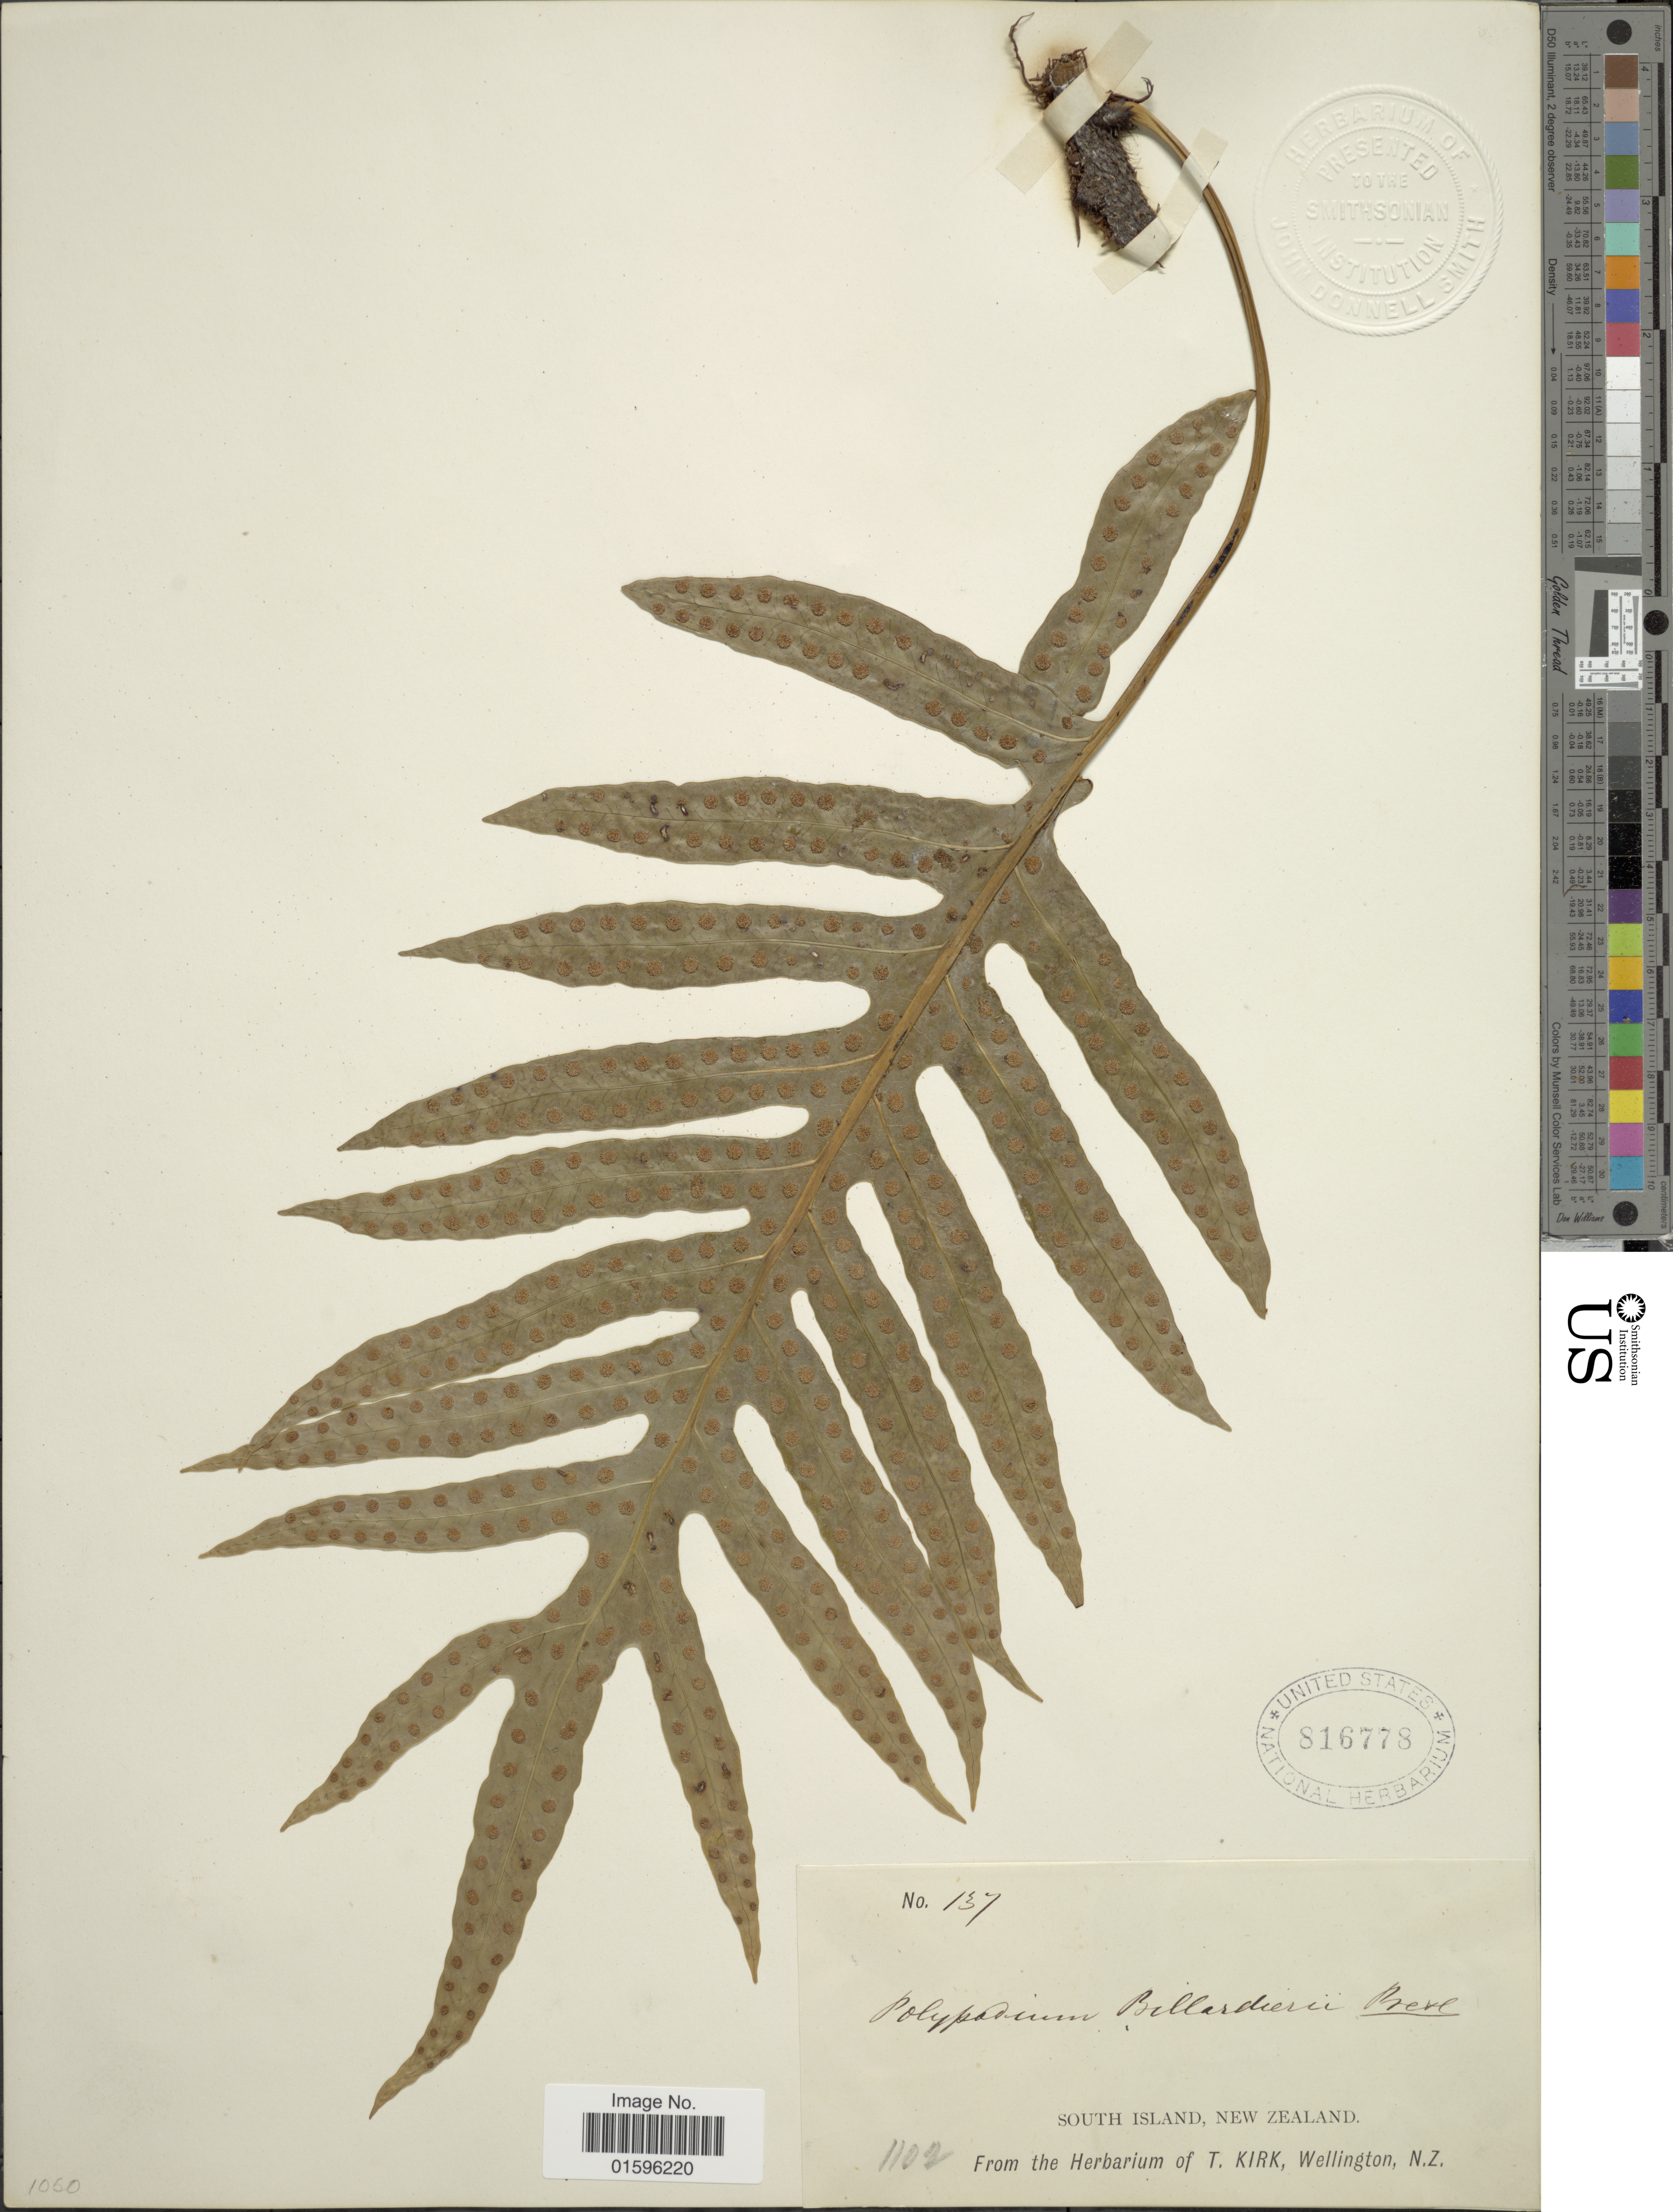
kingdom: Plantae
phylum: Tracheophyta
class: Polypodiopsida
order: Polypodiales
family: Polypodiaceae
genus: Polypodium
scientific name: Polypodium diversifolium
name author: Sw.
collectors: ex Herb. T. Kirk, Wellington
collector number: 137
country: New Zealand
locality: South Island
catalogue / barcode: US 816778